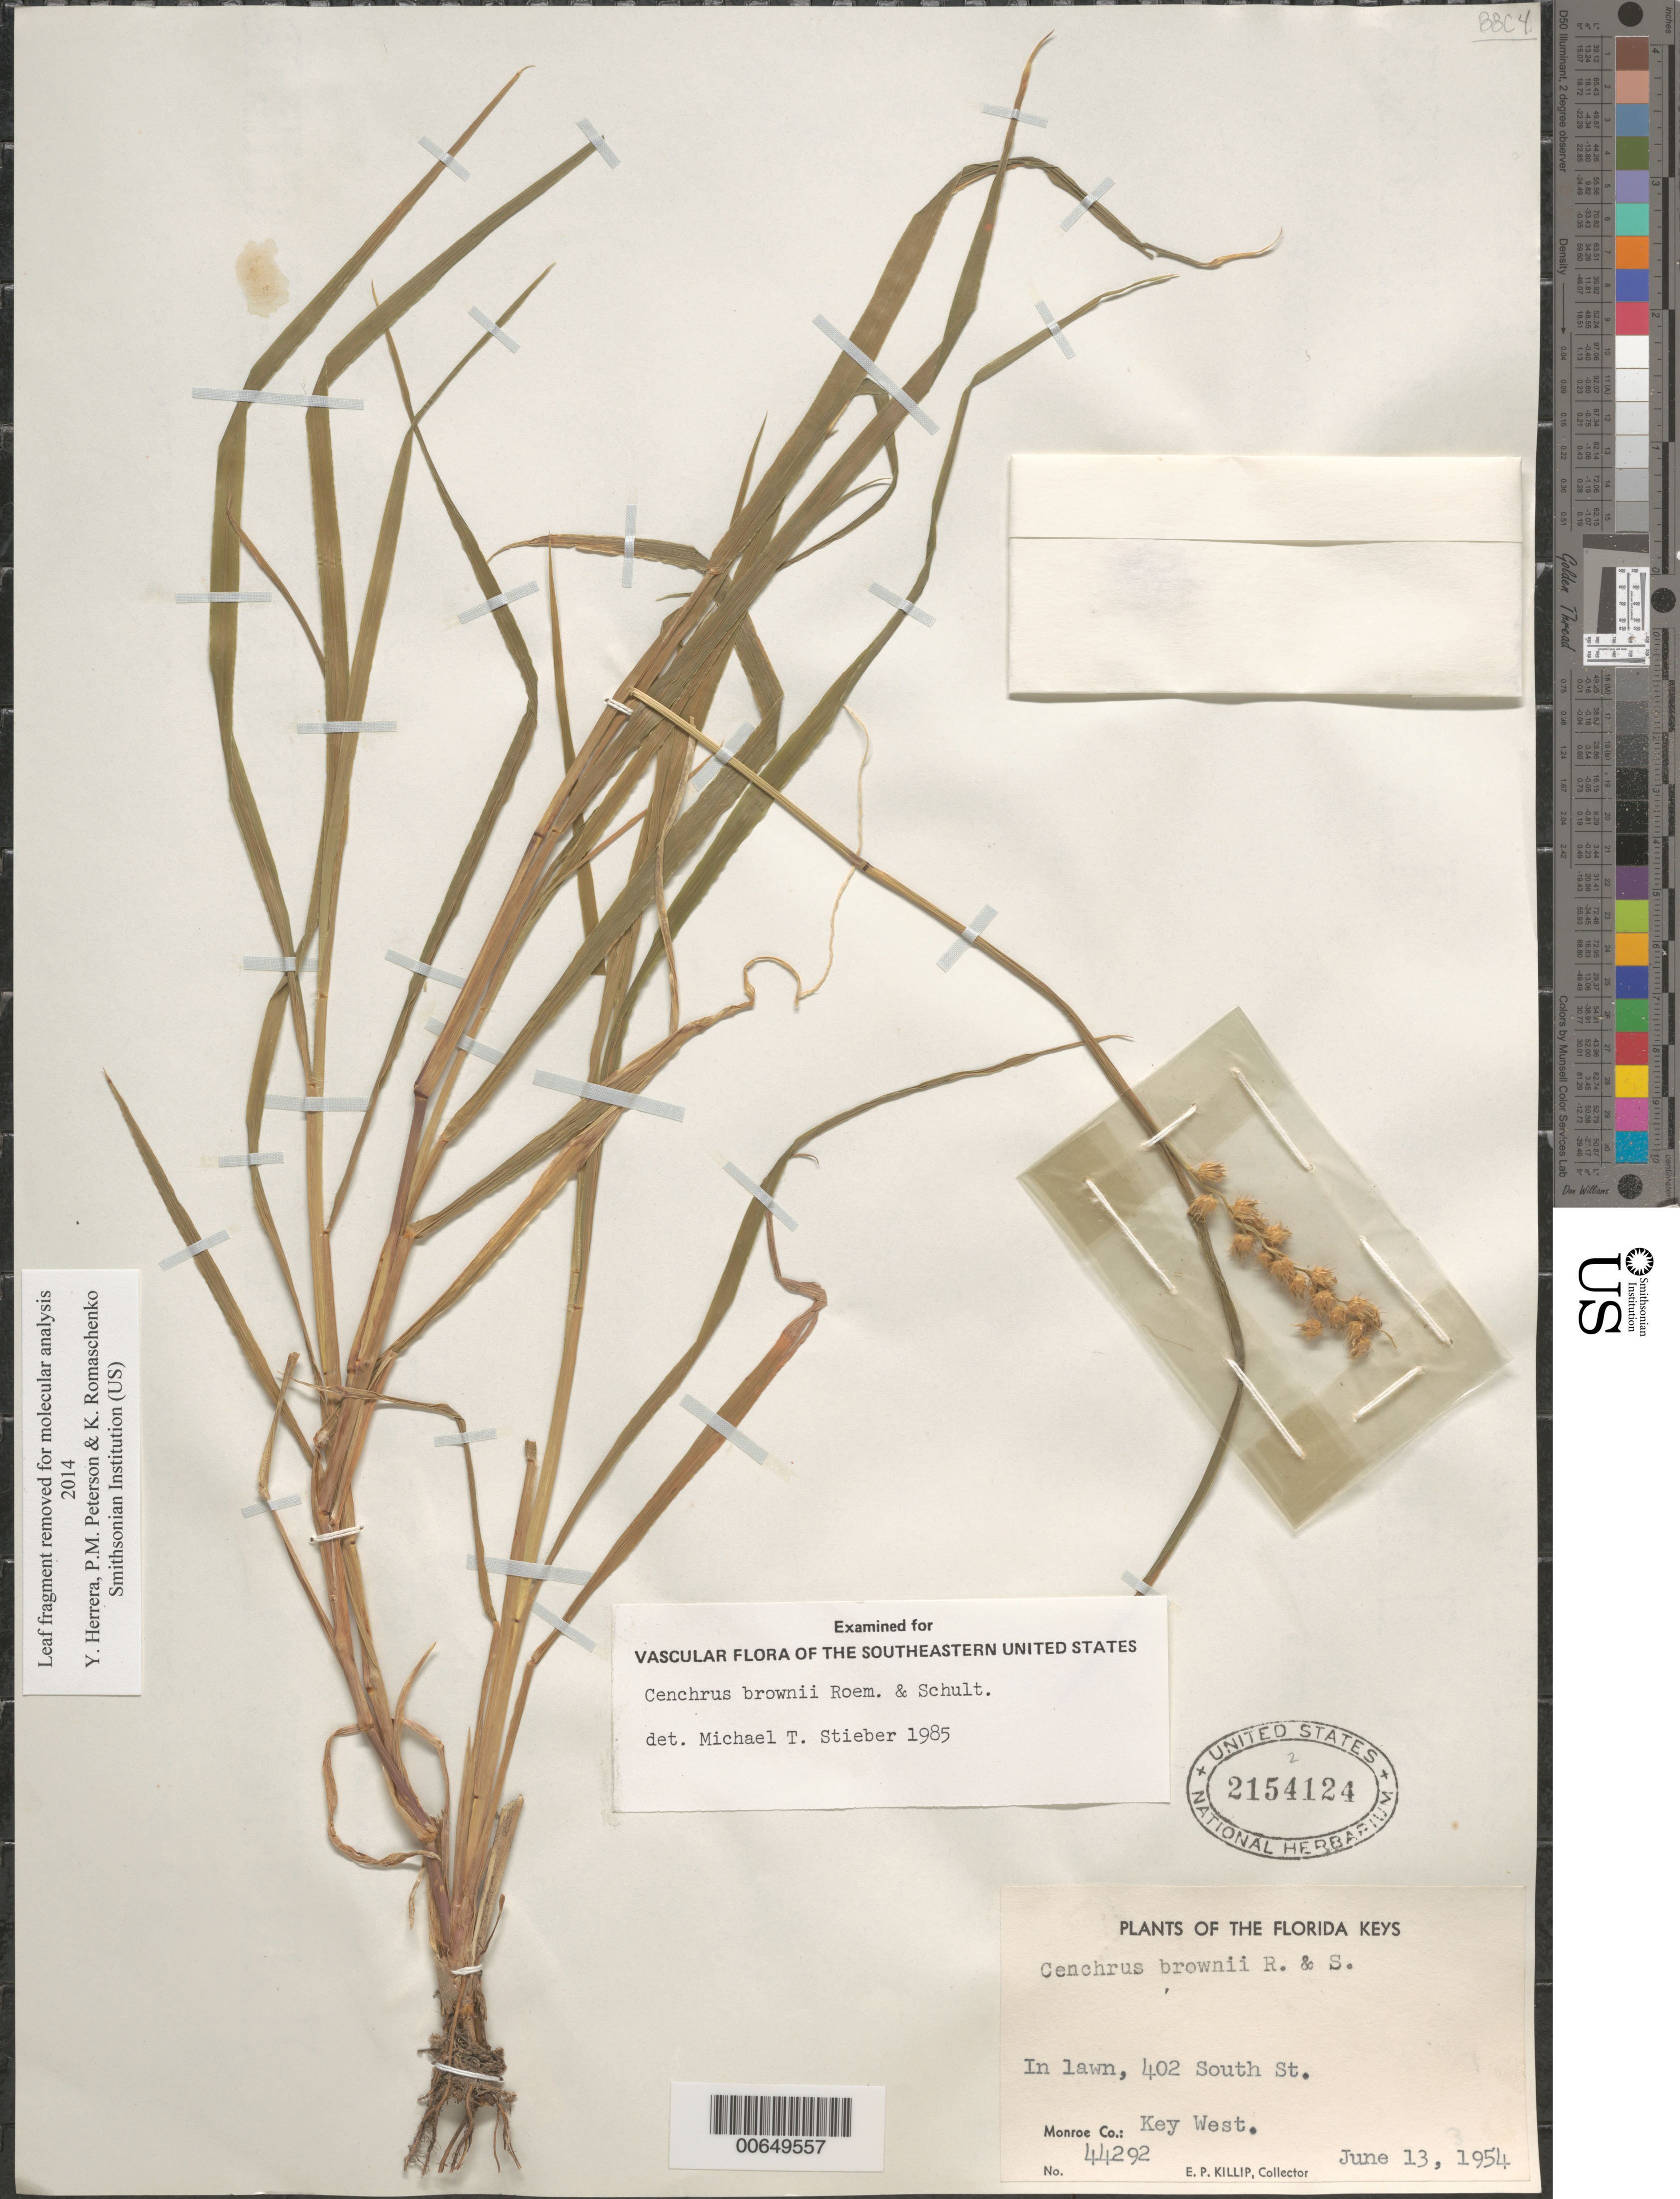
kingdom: Plantae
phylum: Tracheophyta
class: Liliopsida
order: Poales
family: Poaceae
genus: Cenchrus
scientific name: Cenchrus brownii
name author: Roem. & Schult.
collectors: E. P. Killip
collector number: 44292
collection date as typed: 13 Jun 1954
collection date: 1954-06-13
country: United States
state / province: Florida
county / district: Monroe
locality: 402 South St. Key West.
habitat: In lawn.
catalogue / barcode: US 2154124